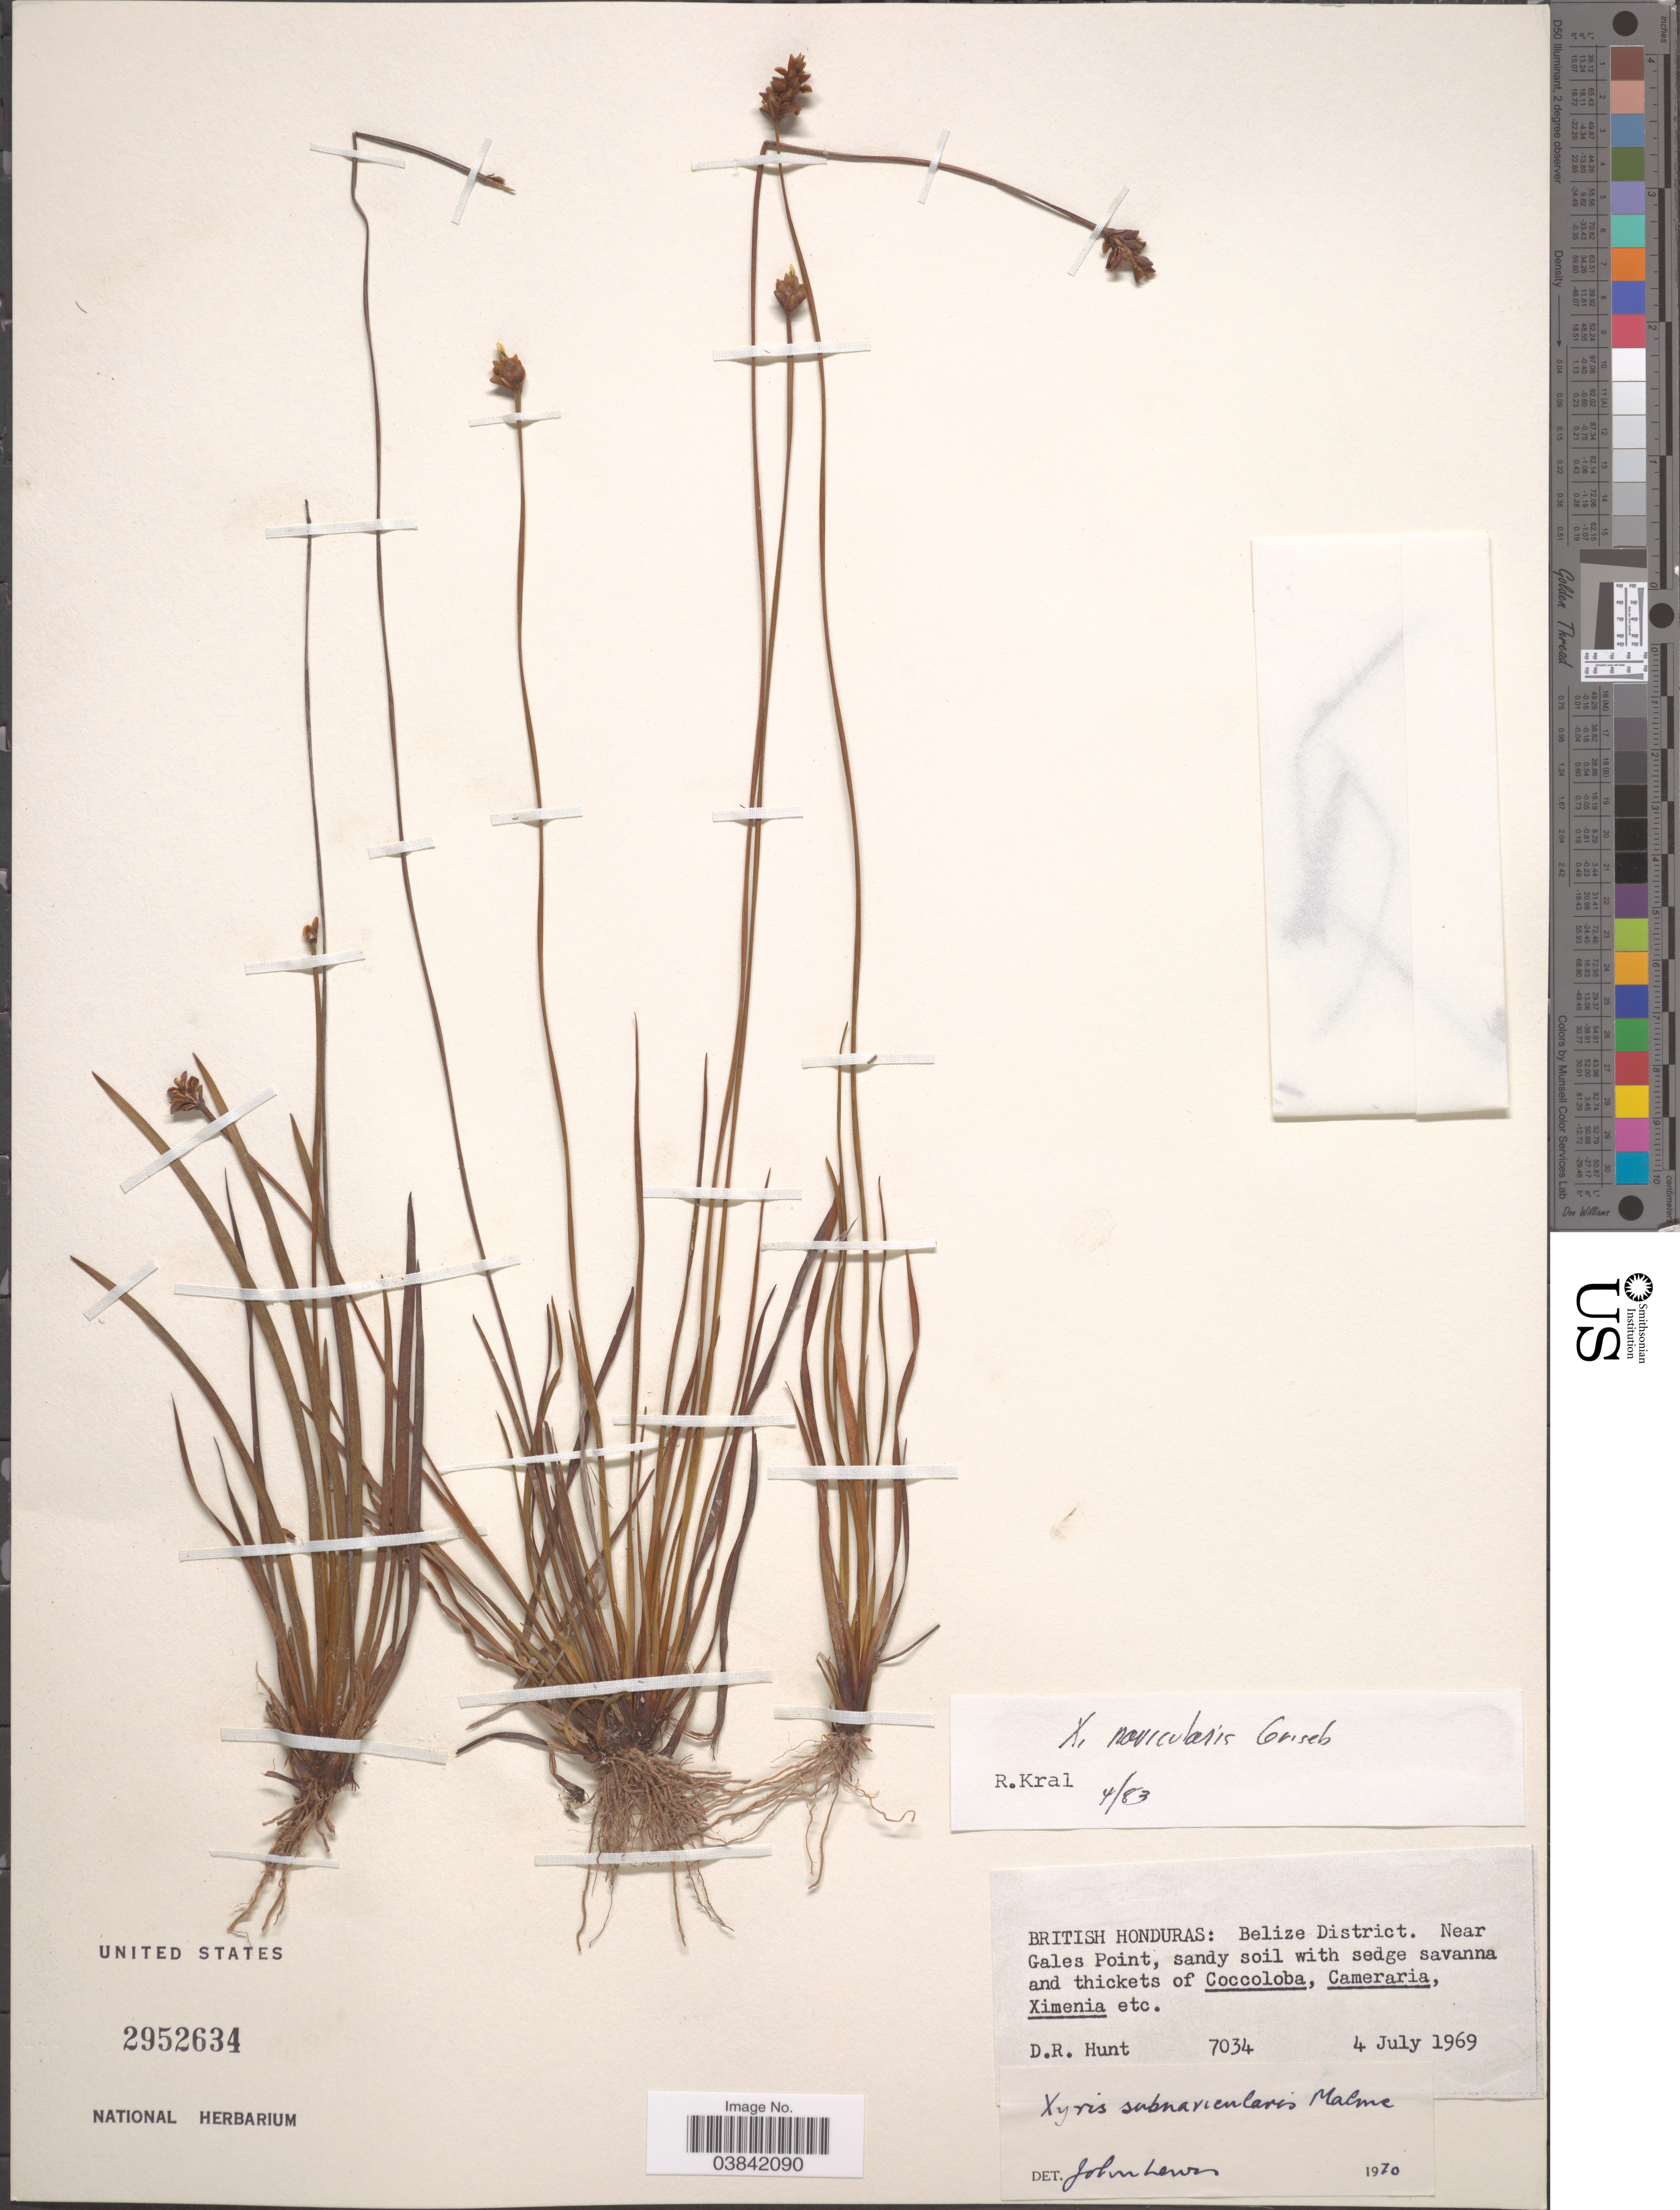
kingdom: Plantae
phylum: Tracheophyta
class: Liliopsida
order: Poales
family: Xyridaceae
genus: Xyris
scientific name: Xyris subnavicularis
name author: Malme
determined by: Naczi, R. F. C.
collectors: D. Hunt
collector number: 7034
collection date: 1969-07-04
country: Belize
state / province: Belize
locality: British Honduras: Belize District. Near Gales Point.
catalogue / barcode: US 2952634